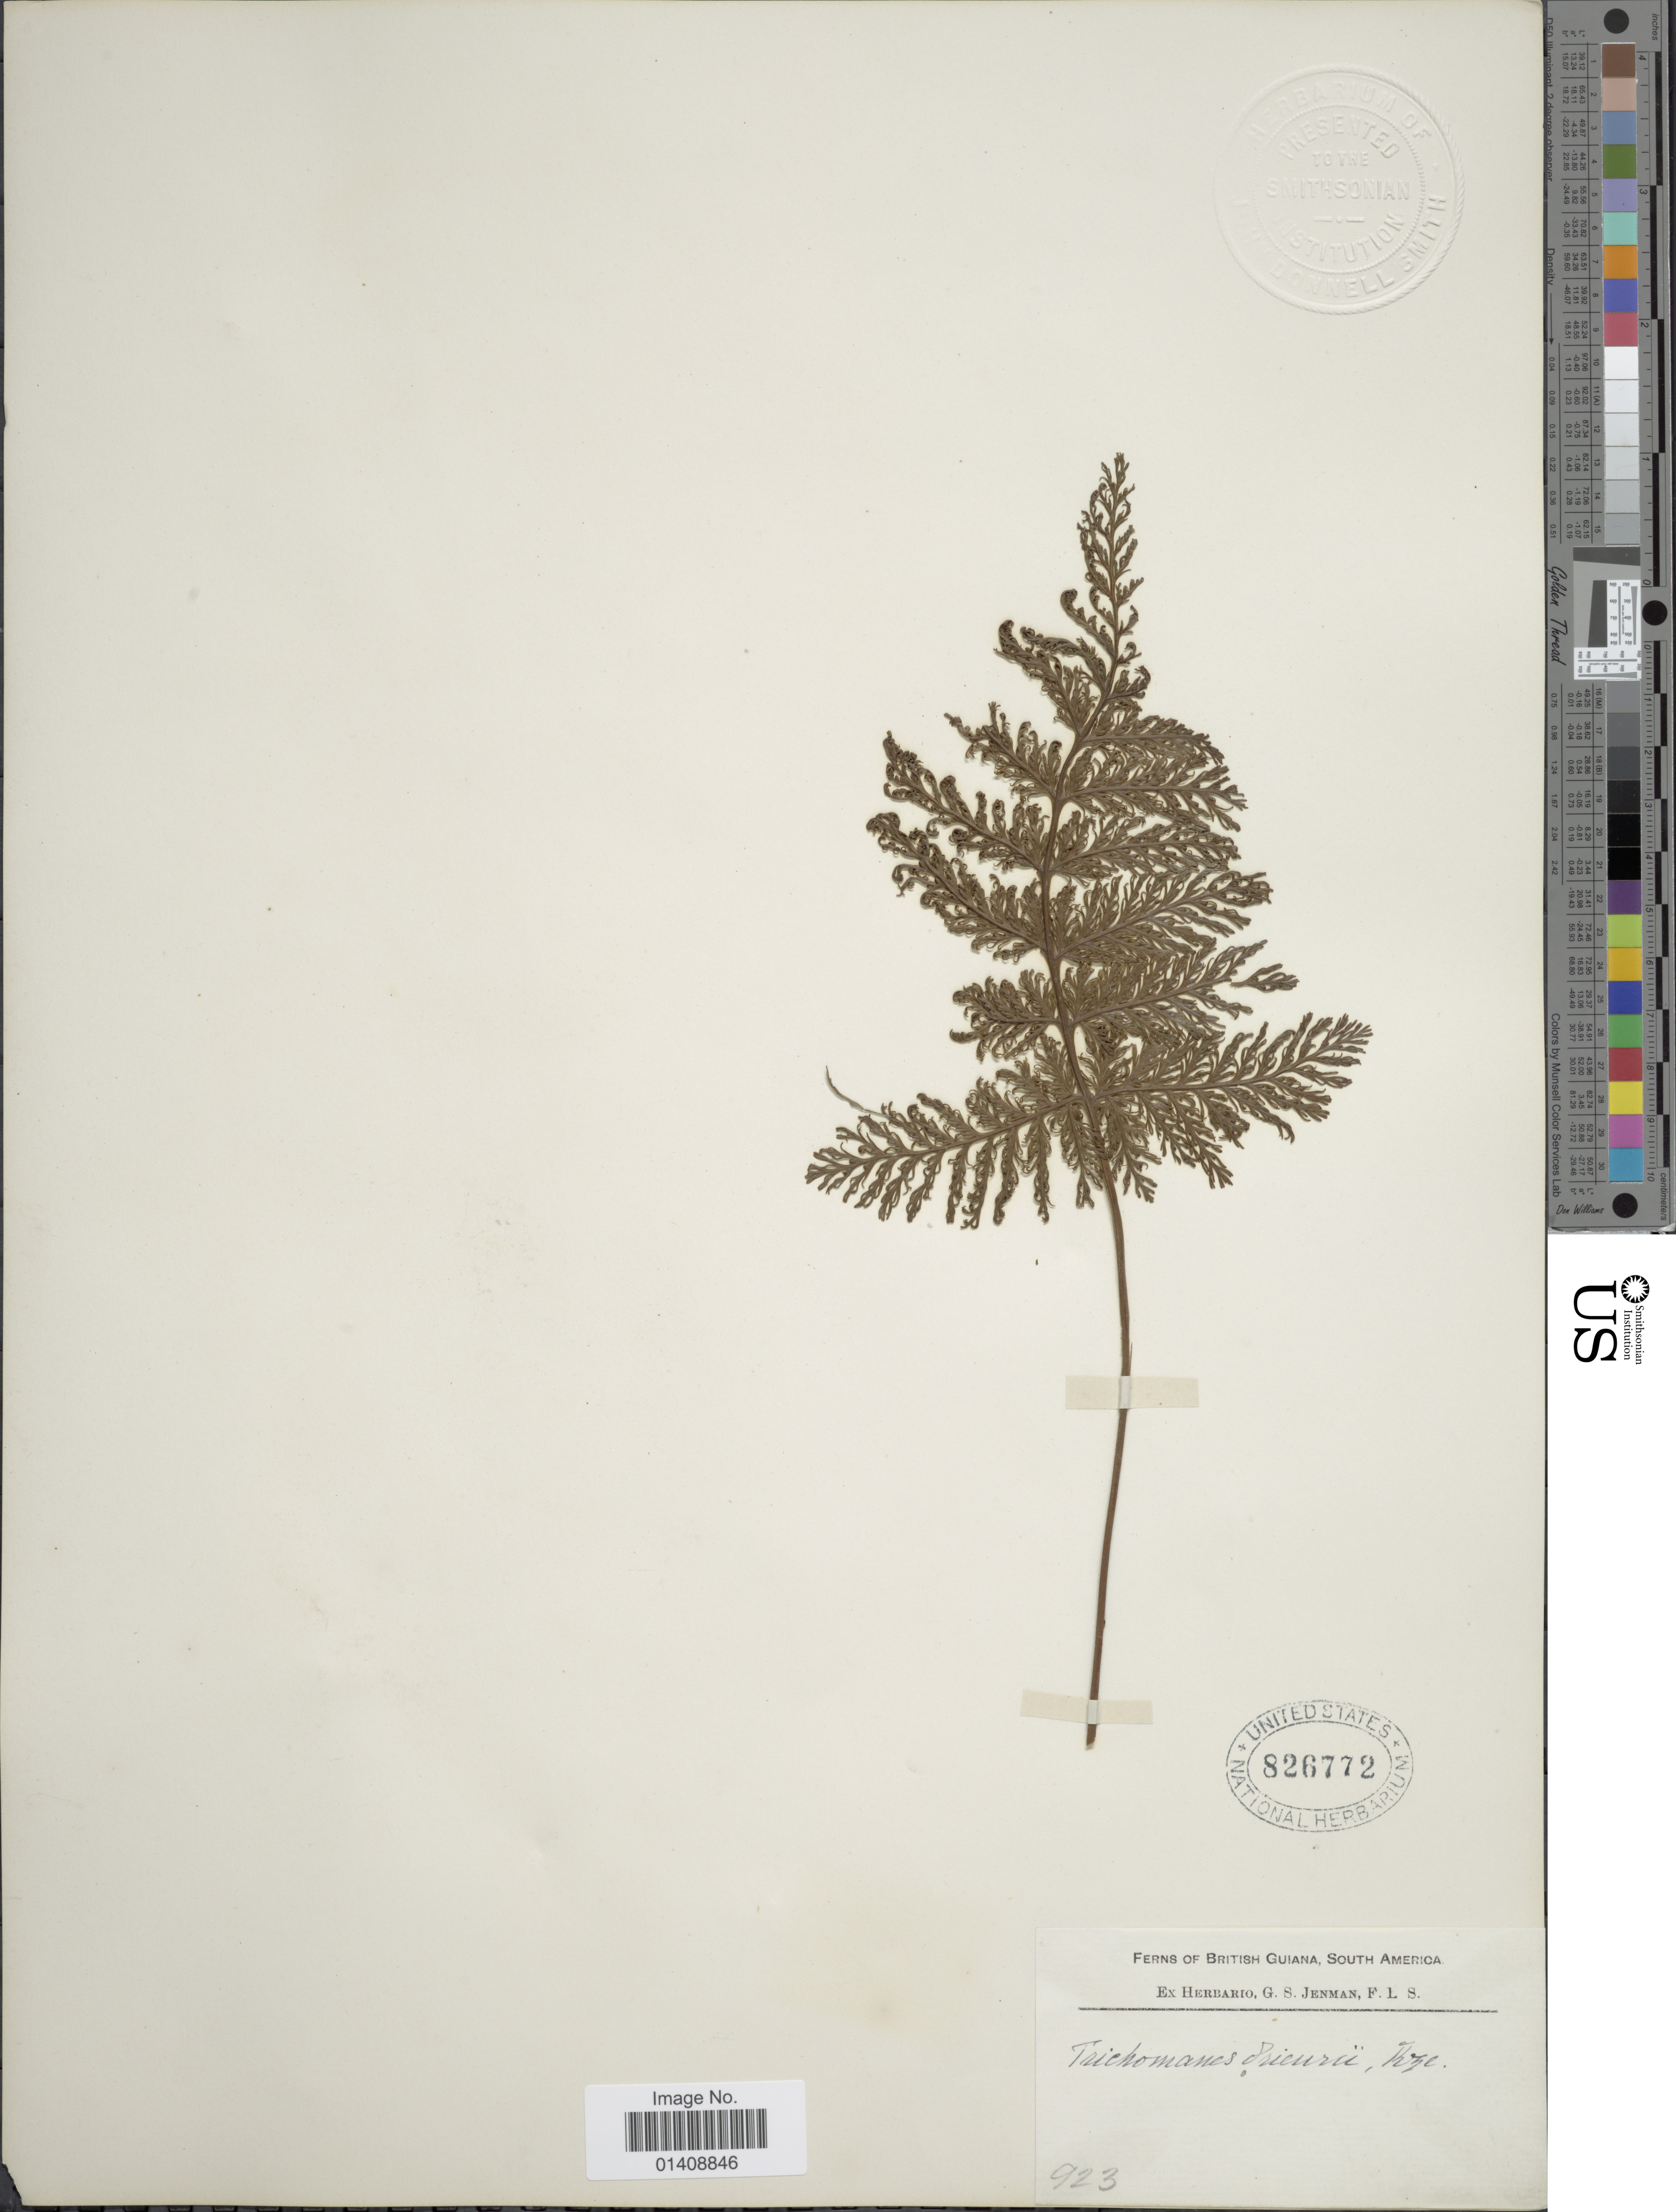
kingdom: Plantae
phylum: Tracheophyta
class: Polypodiopsida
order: Hymenophyllales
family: Hymenophyllaceae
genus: Trichomanes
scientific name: Trichomanes elegans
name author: Rich.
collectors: G. S. Jenman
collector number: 923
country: Guyana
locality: Ferns of British Guiana.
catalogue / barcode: US 826772